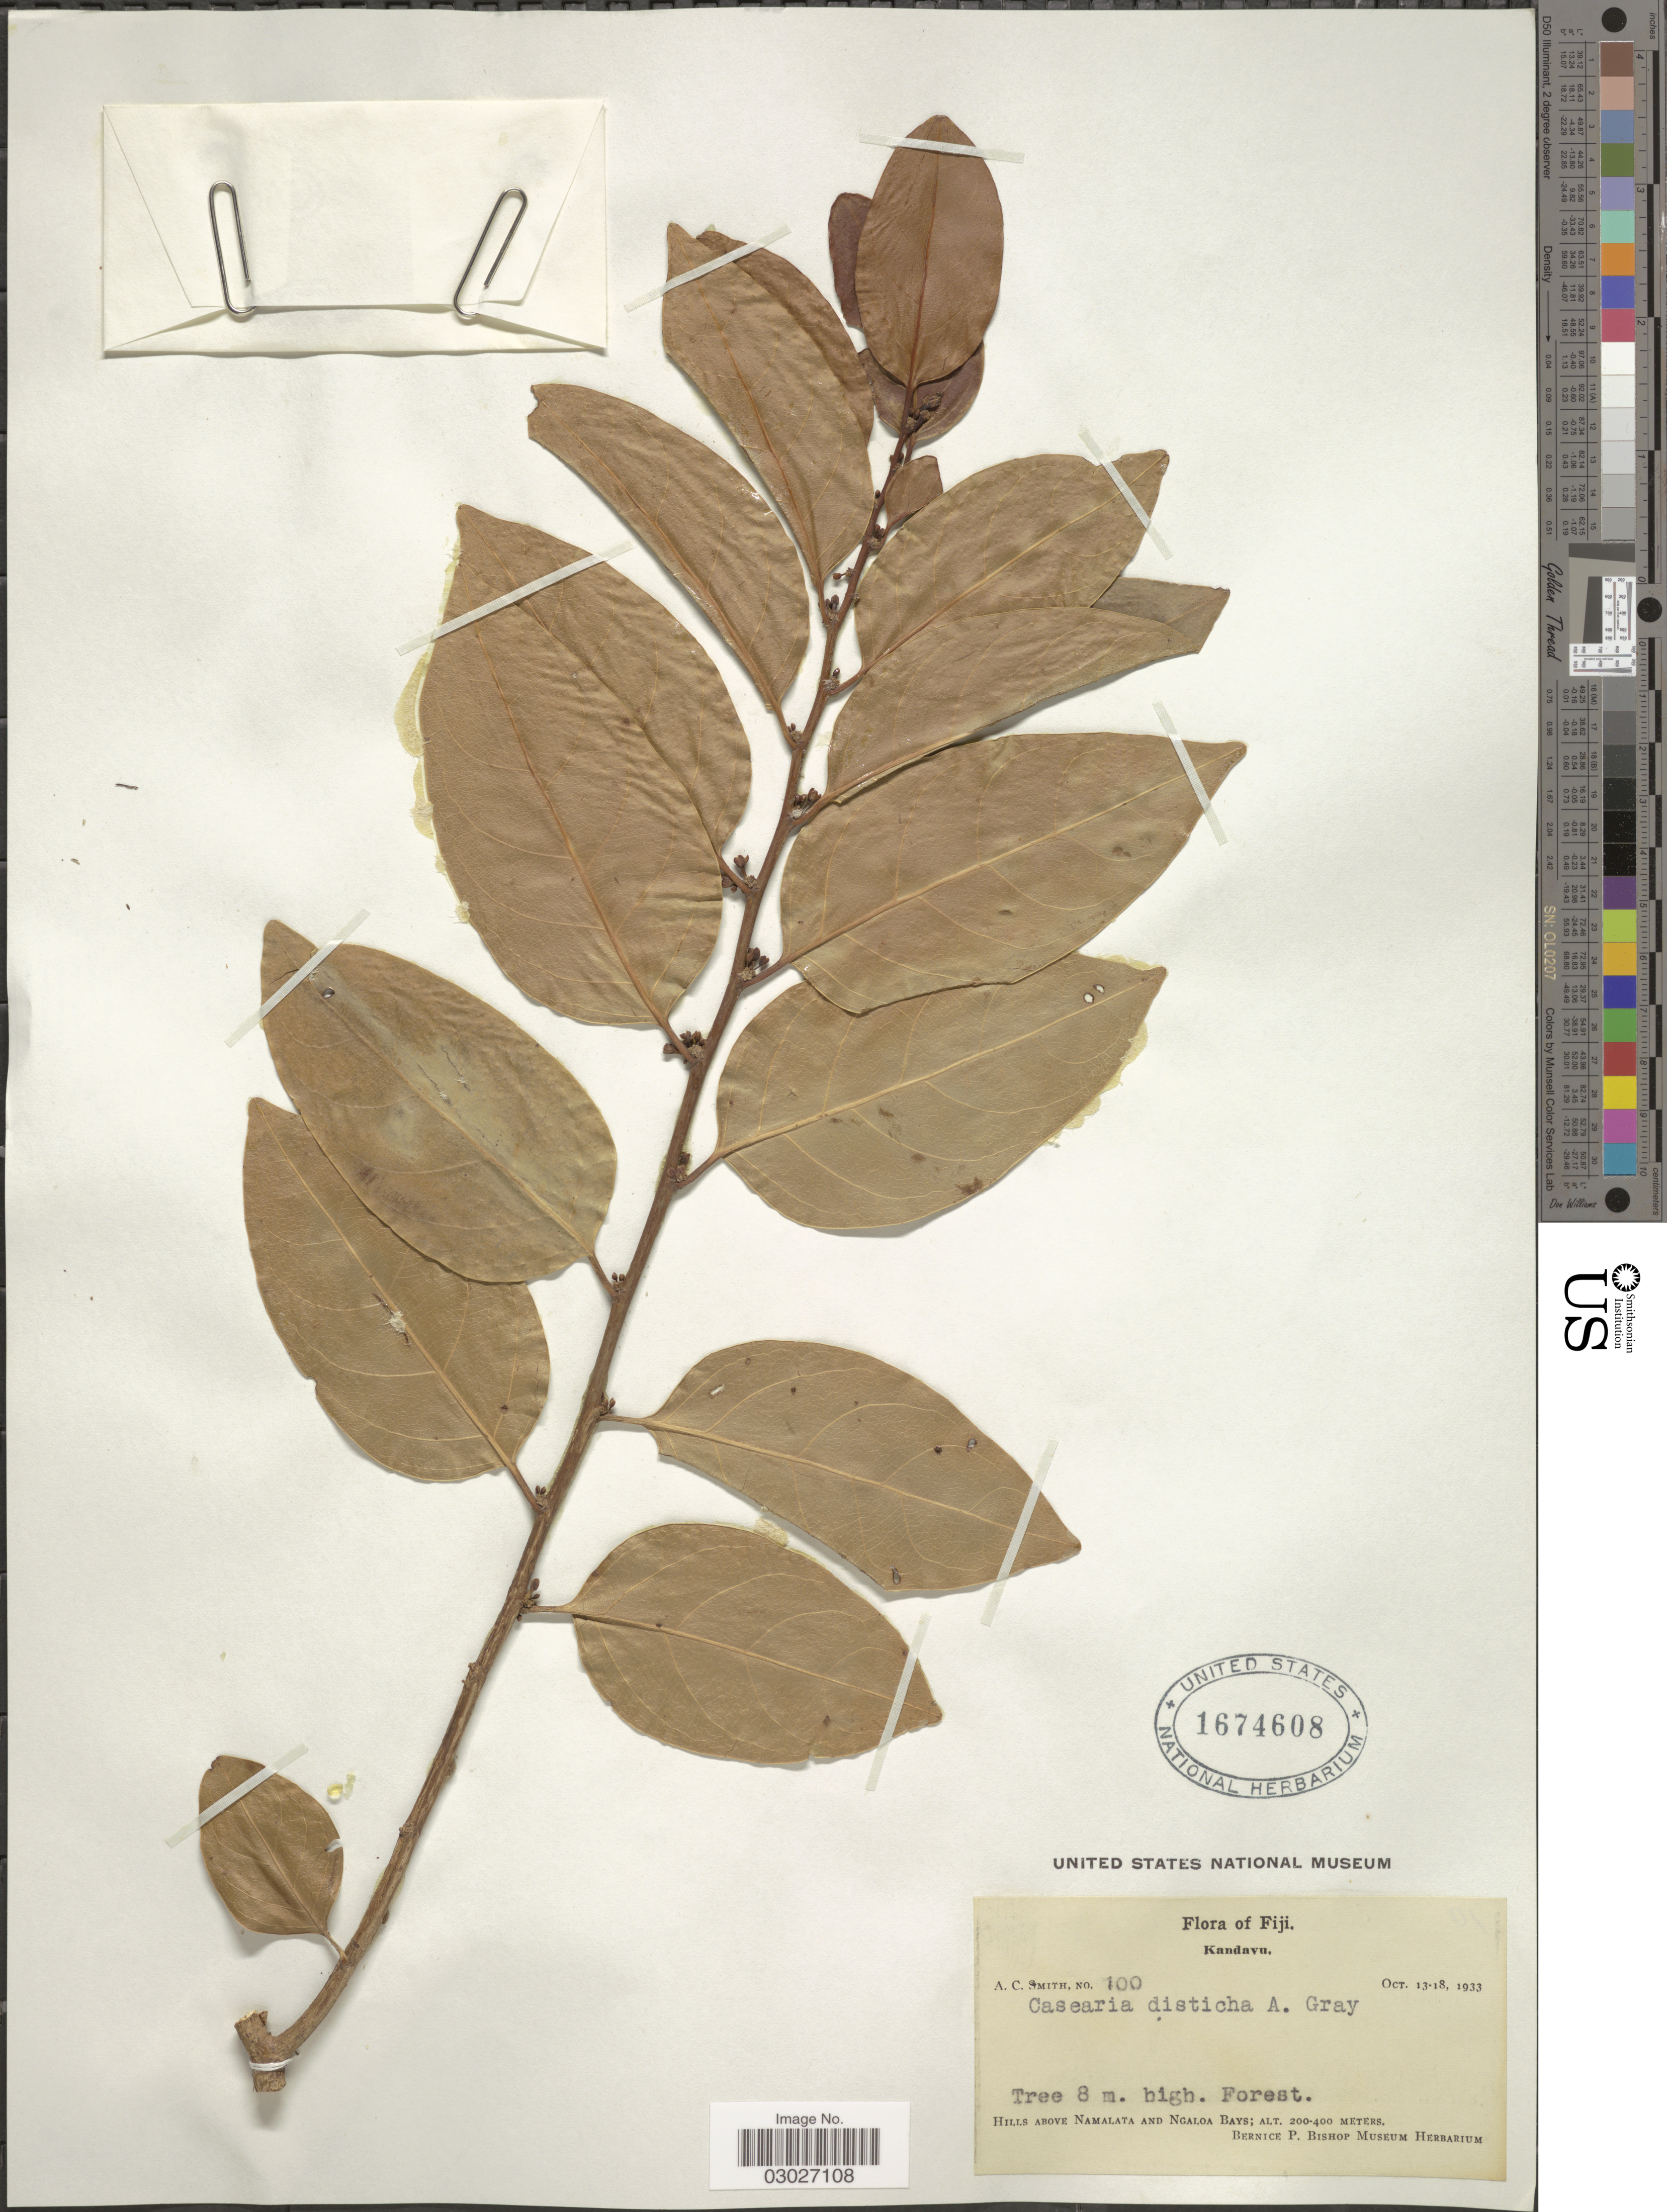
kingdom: Plantae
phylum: Tracheophyta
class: Magnoliopsida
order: Malpighiales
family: Salicaceae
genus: Casearia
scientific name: Casearia disticha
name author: A. Gray in Wilkes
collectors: A. C. Smith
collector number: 100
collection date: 1933-10-13/1933-10-18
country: Fiji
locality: Kandavu. Hills above Namalata and Ngalao Bays.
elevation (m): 200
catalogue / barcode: US 1674608